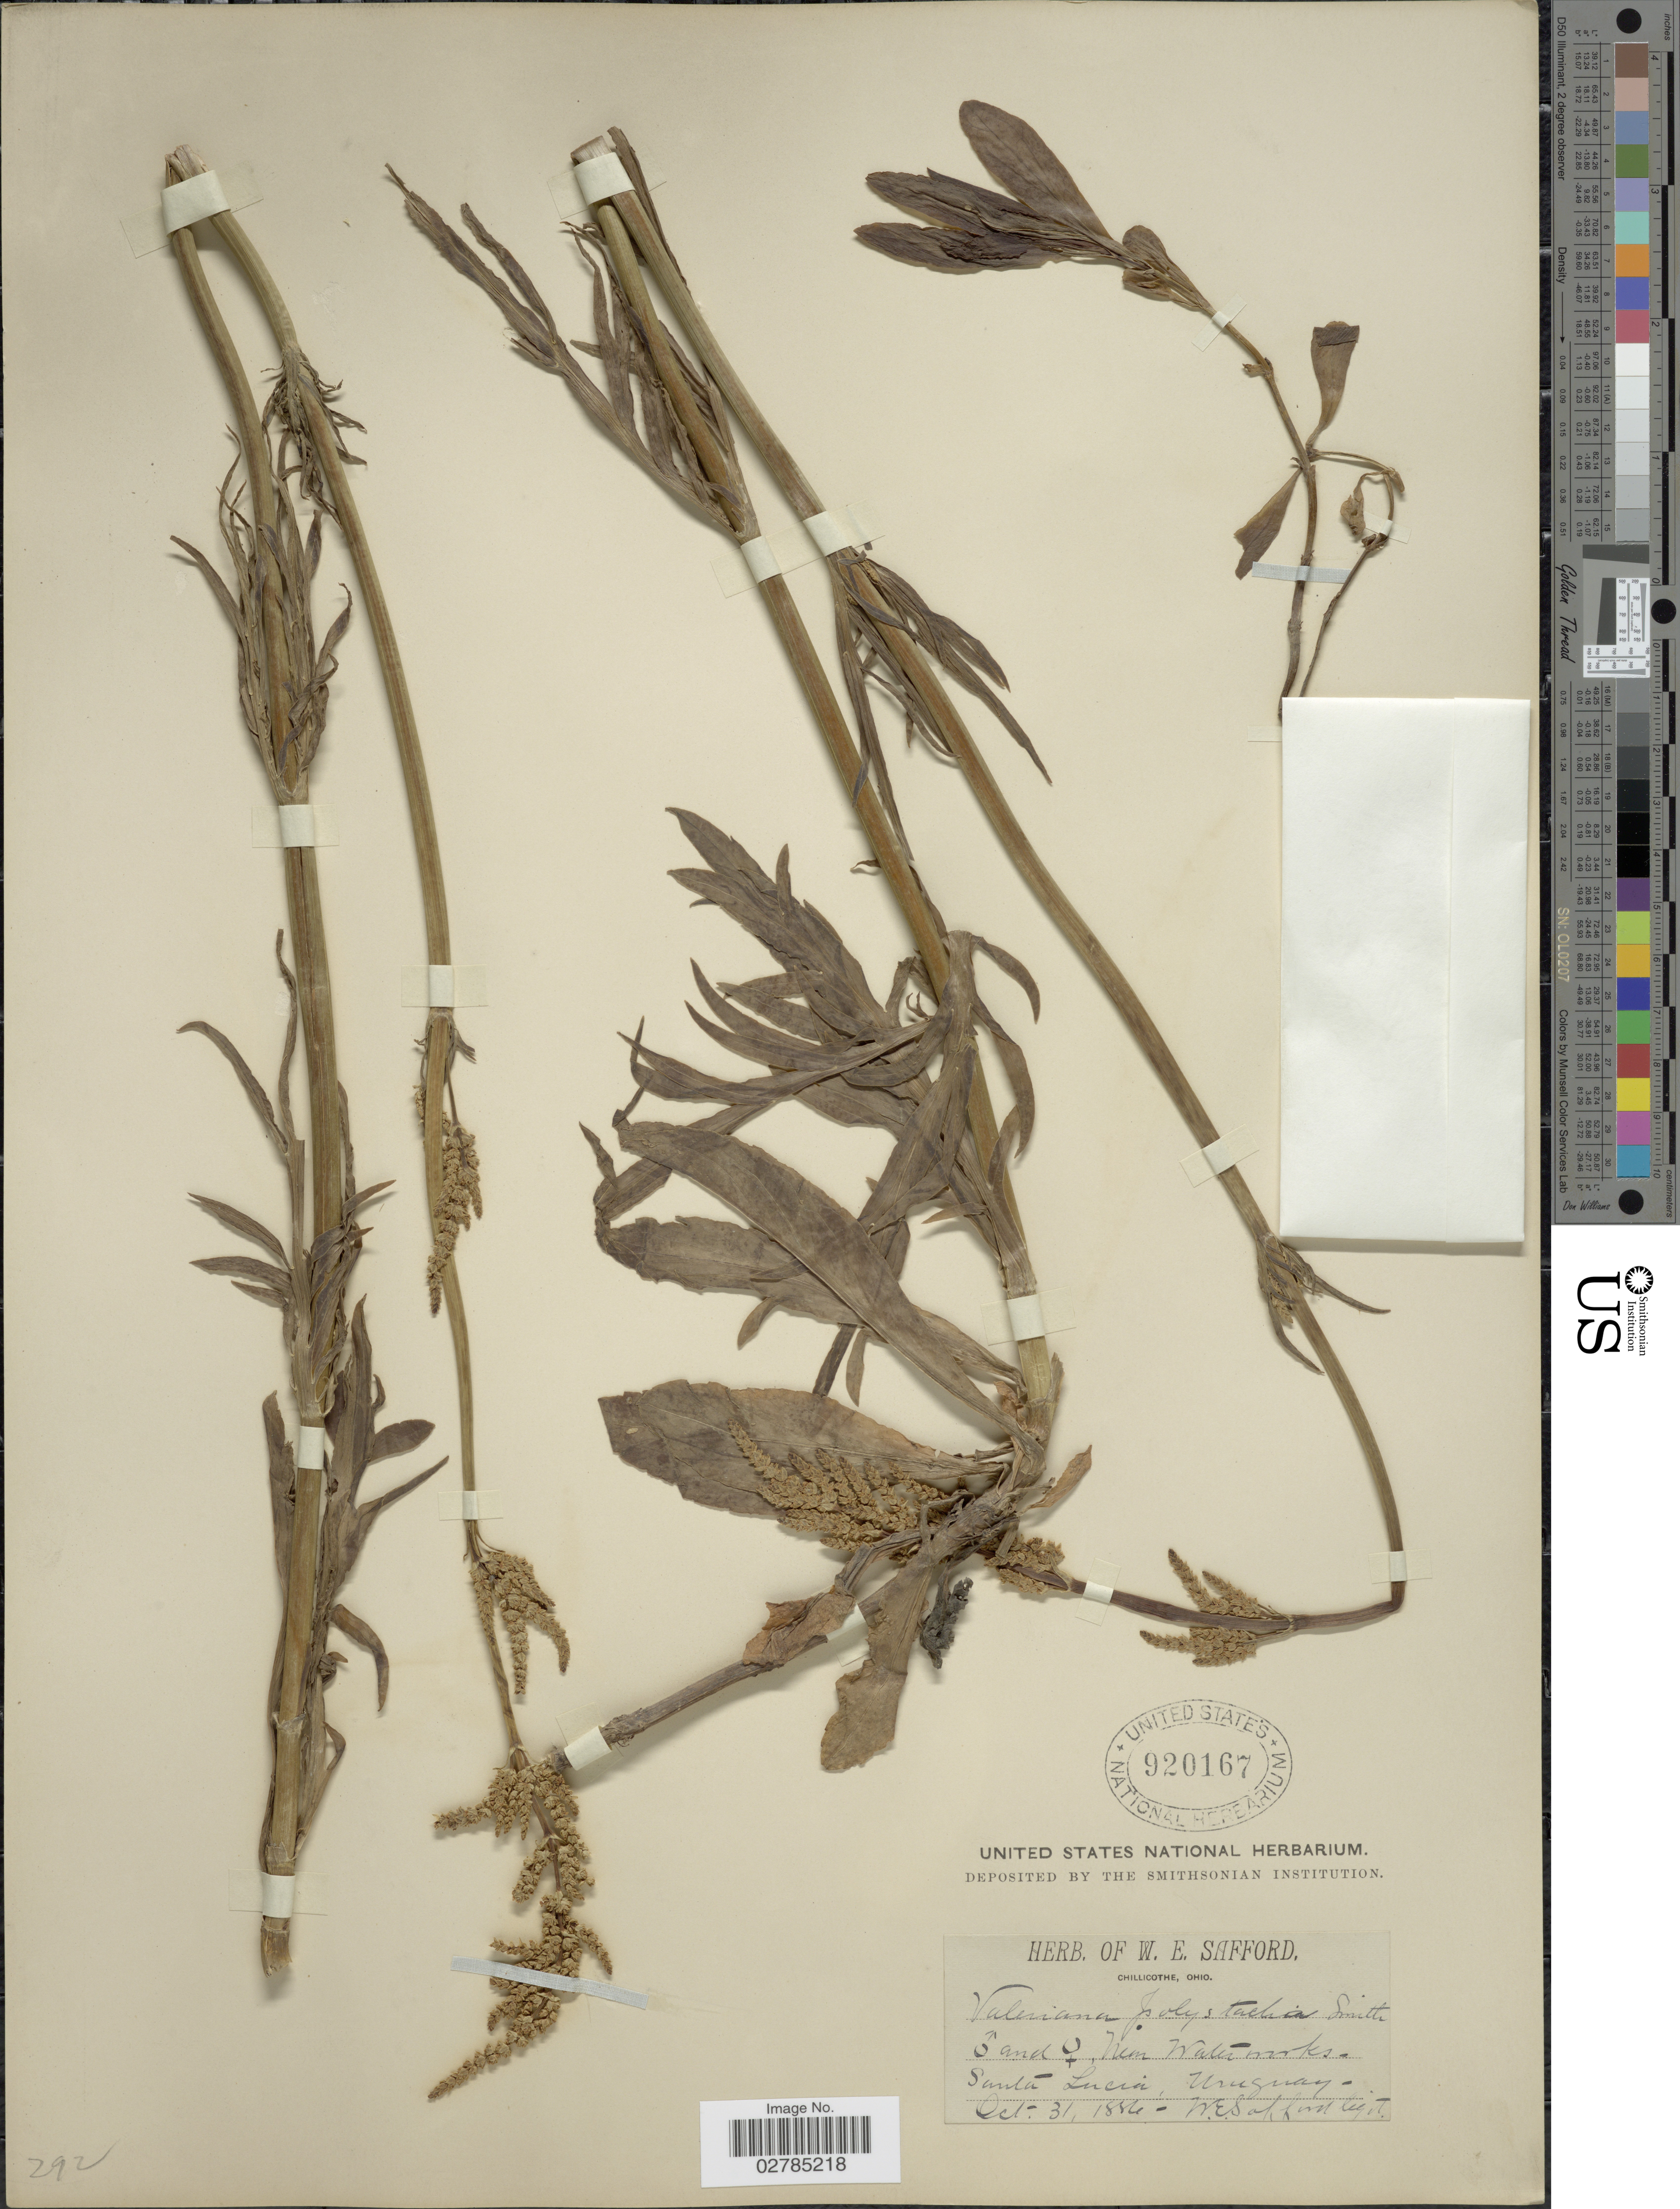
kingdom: Plantae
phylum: Tracheophyta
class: Magnoliopsida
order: Dipsacales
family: Caprifoliaceae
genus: Valeriana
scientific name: Valeriana polystachya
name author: Sm.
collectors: W. E. Safford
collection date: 1886-10-31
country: Uruguay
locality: Near Water works. Santa Lucia.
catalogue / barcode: US 920167